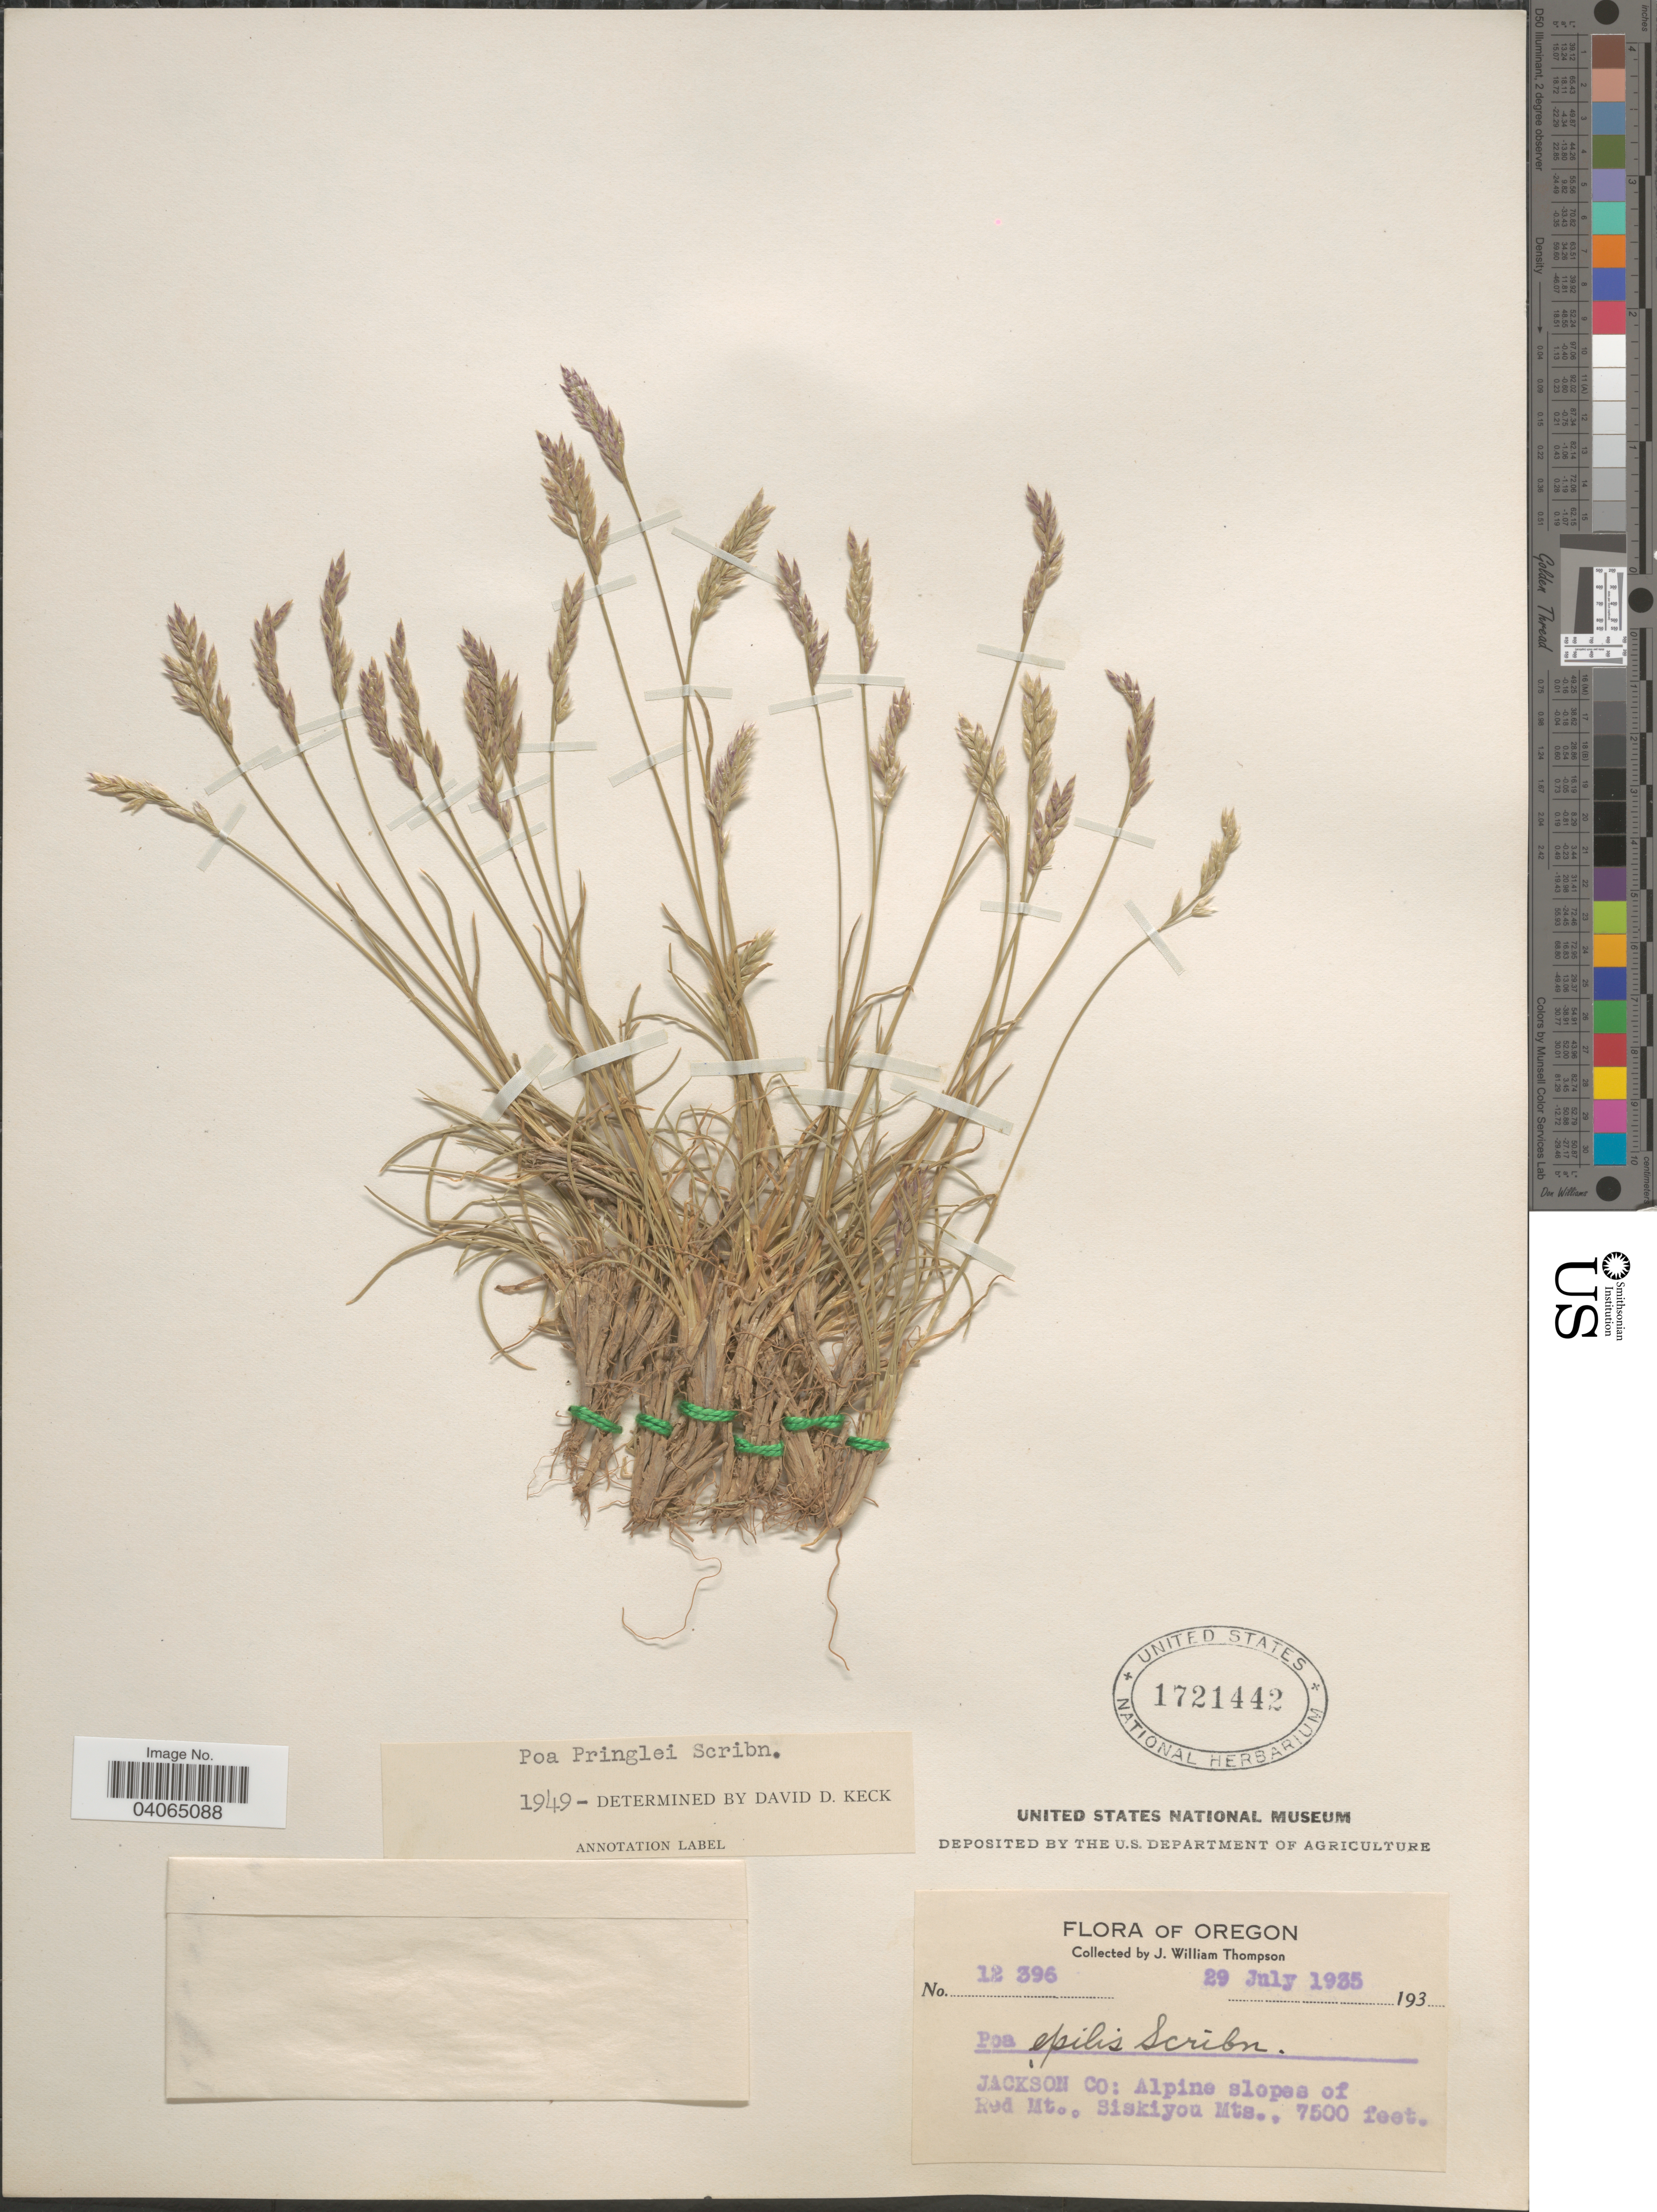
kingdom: Plantae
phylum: Tracheophyta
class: Liliopsida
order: Poales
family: Poaceae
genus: Poa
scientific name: Poa pringlei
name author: Scribn.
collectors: J. W. Thompson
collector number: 12396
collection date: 1935-07-29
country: United States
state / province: Oregon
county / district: Jackson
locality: Jackson Co: Alpine slopes of Red Mt., Siskiyou Mts.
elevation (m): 2286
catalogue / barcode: US 1721442